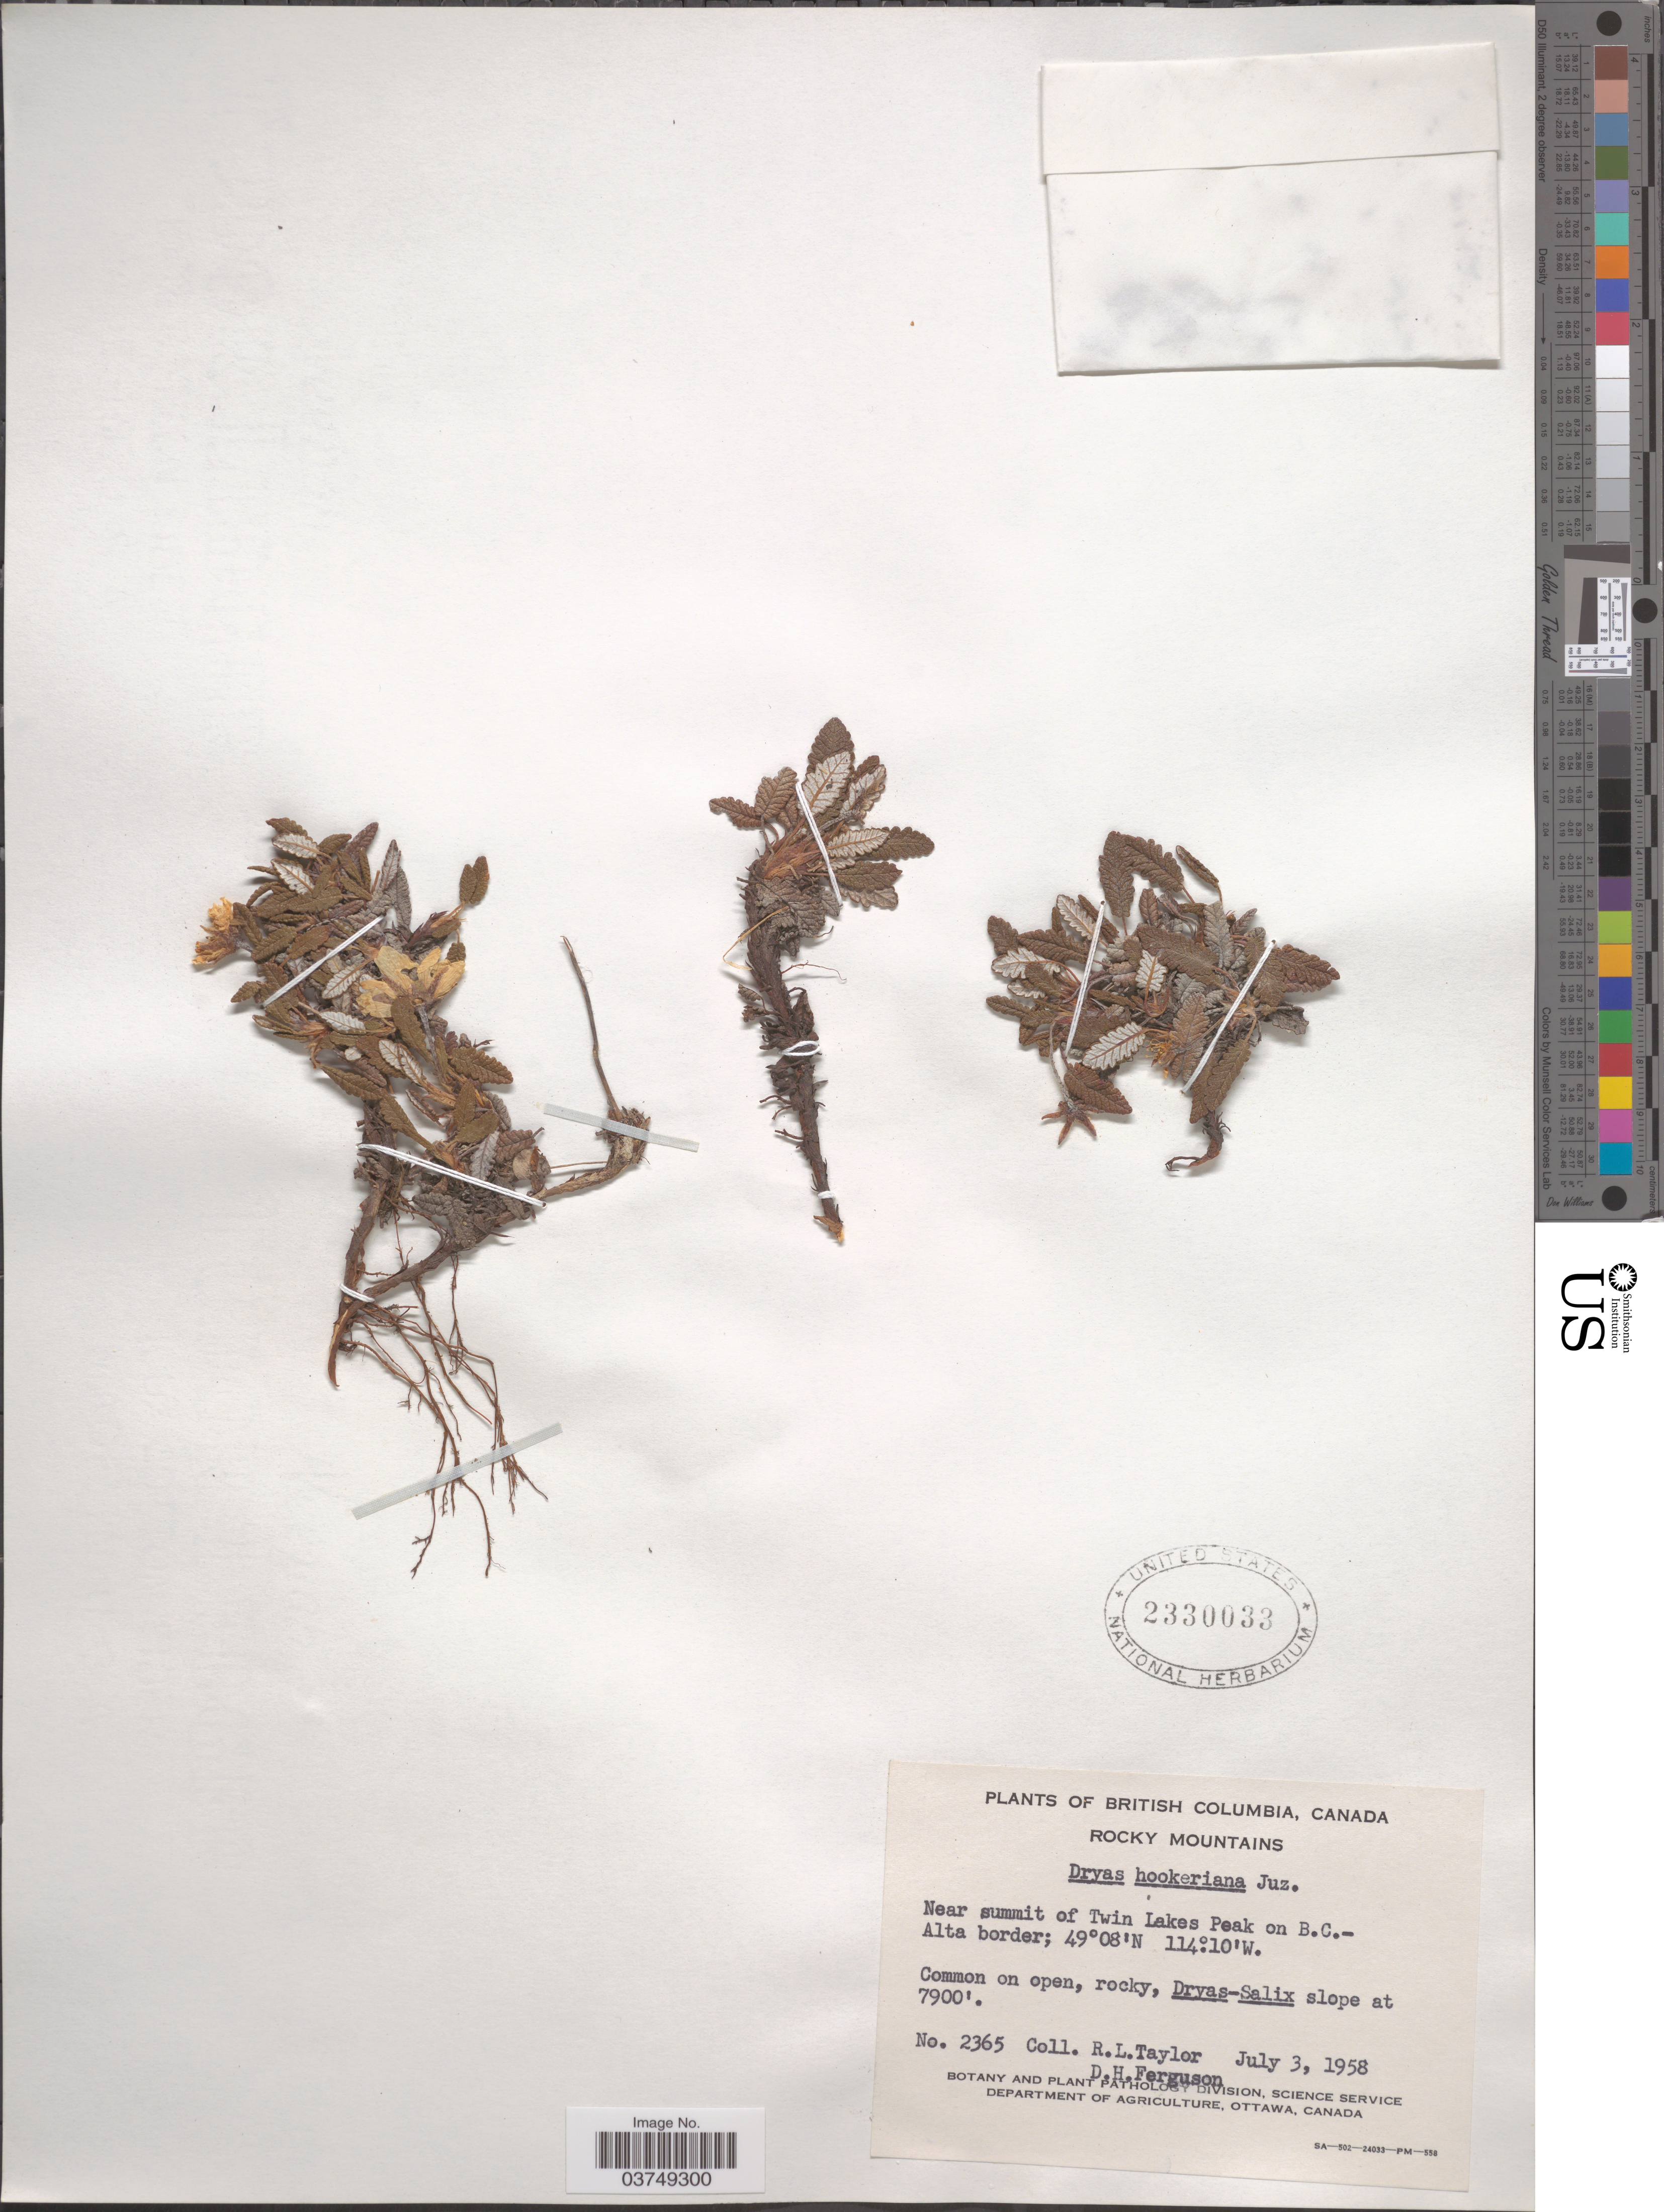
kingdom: Plantae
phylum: Tracheophyta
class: Magnoliopsida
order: Rosales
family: Rosaceae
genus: Dryas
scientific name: Dryas drummondii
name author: Hook. & Richardson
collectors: R. Taylor & D. Ferguson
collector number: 2365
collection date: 1958-07-03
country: Canada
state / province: British Columbia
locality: Rocky Mountains. Near summit of Twin Lakes Peak on B. C.-Alta border.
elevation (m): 2408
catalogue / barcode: US 2330033